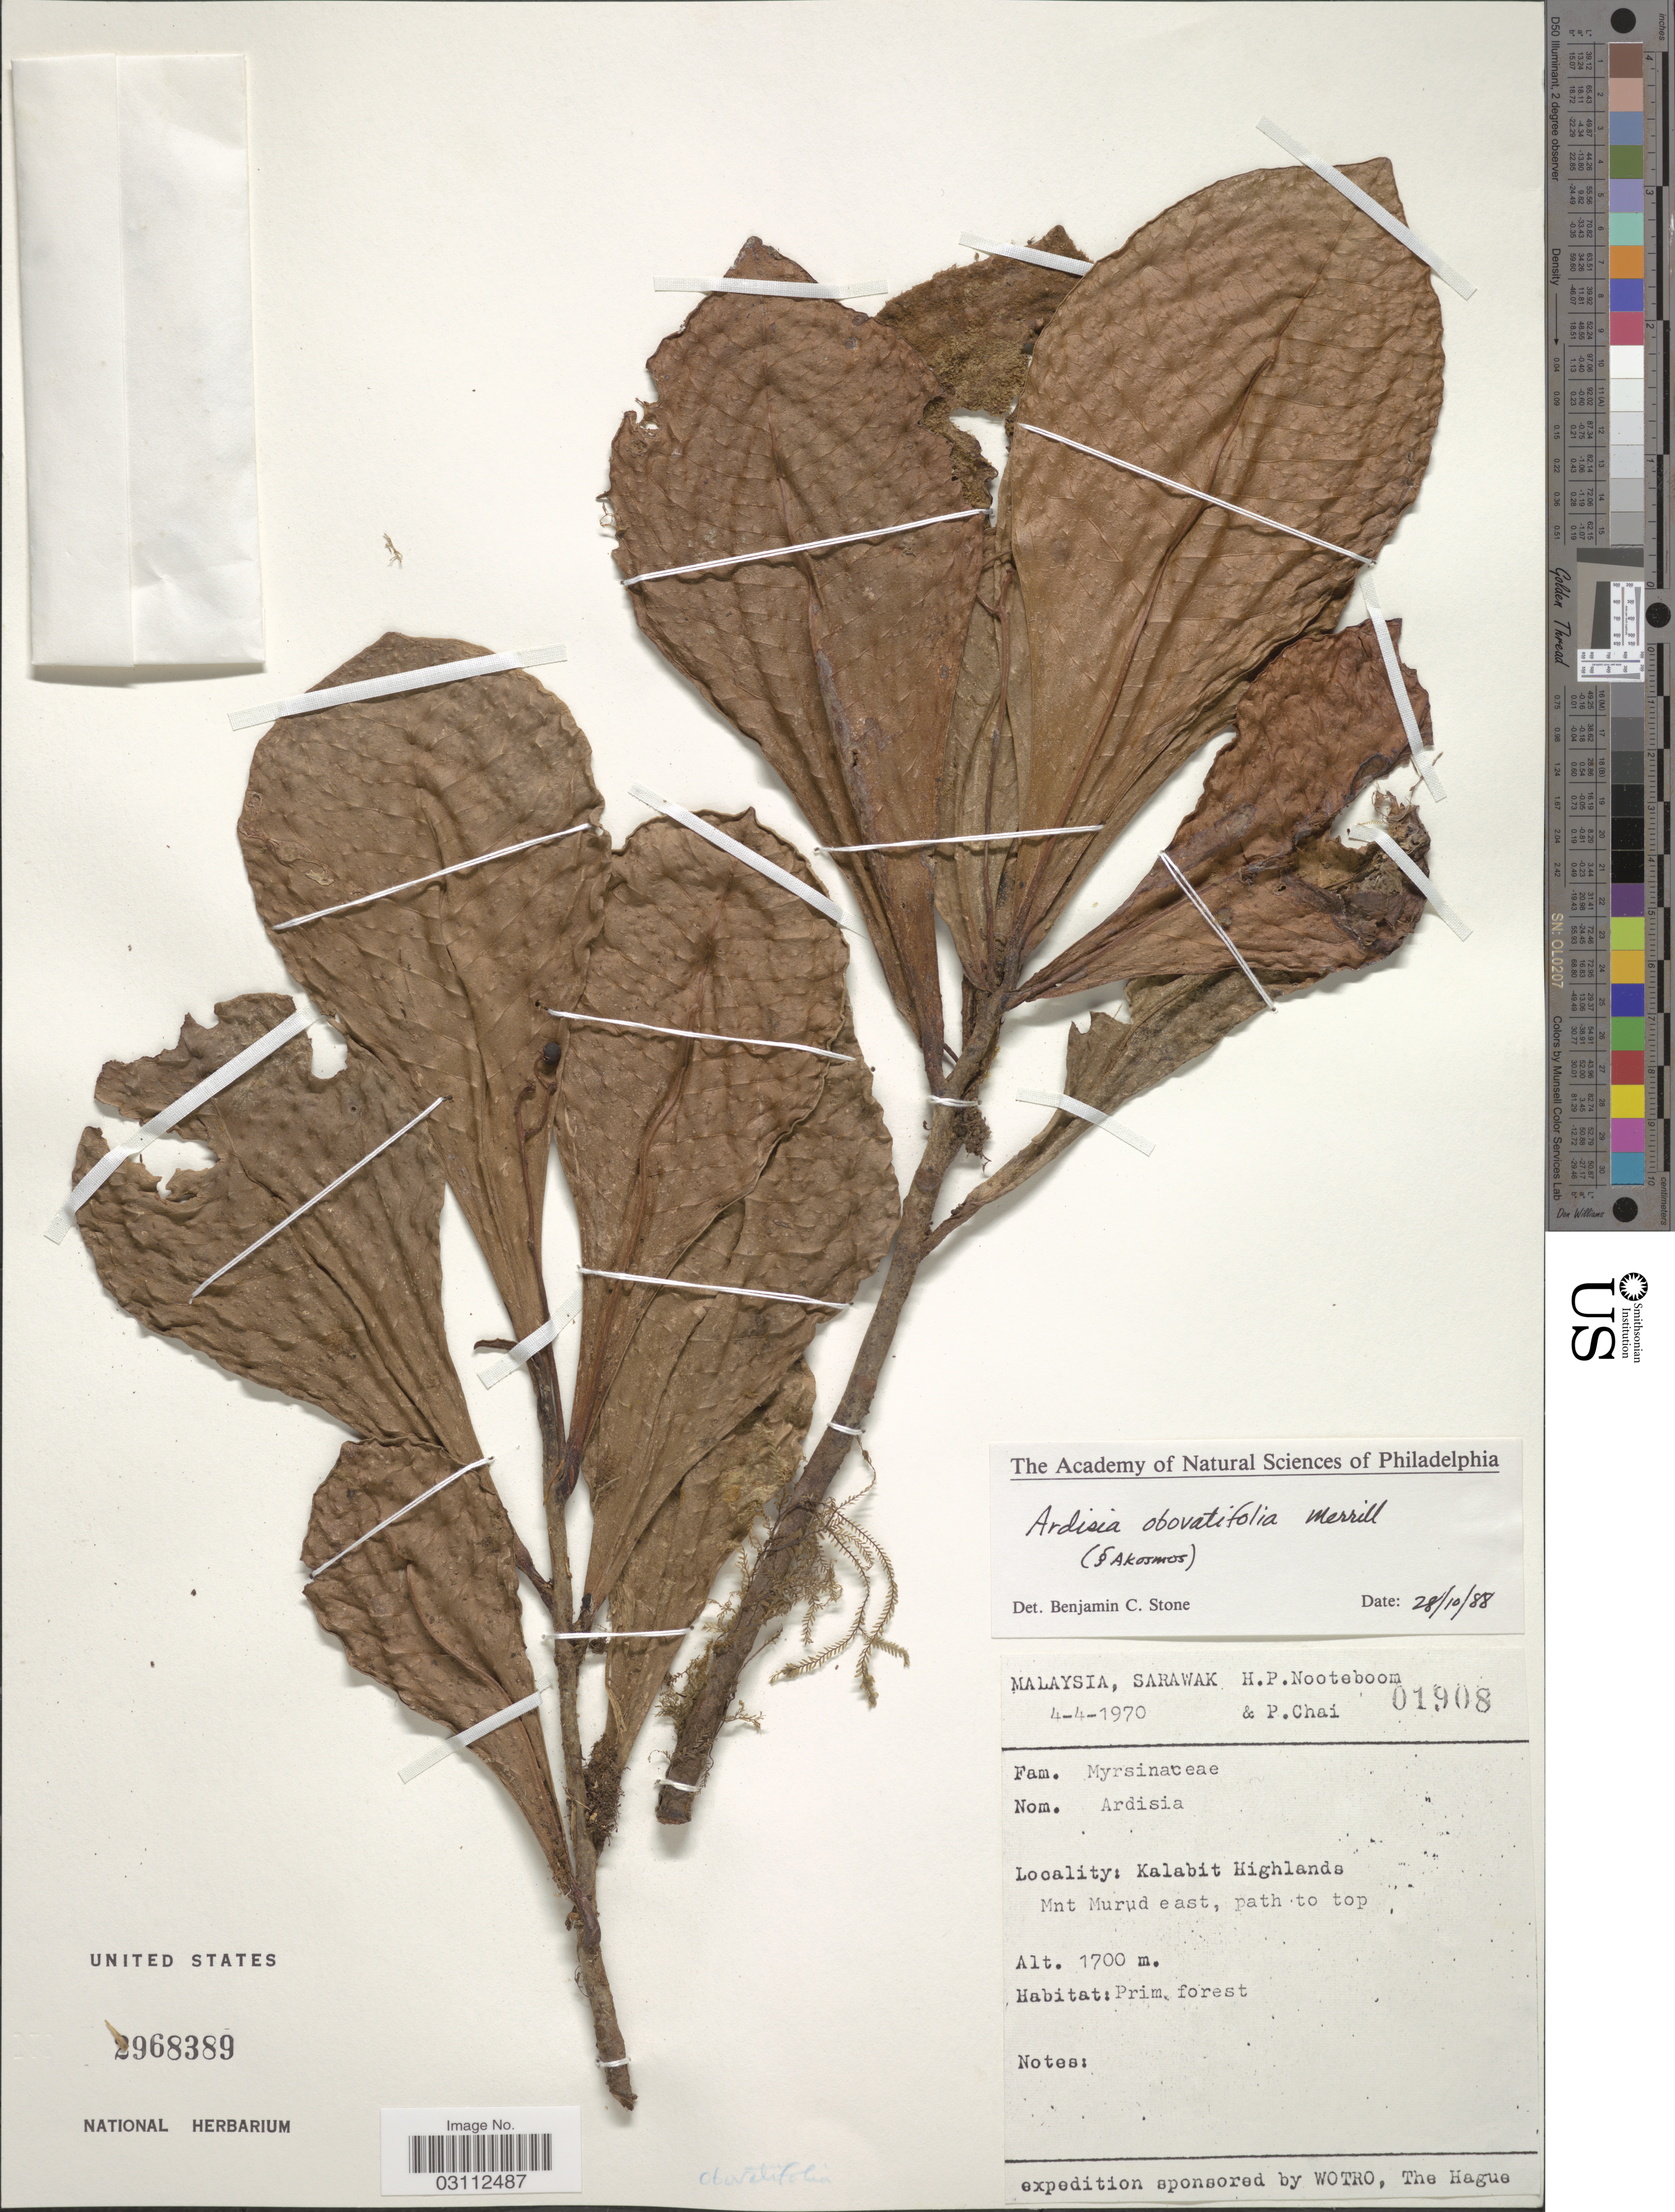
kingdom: Plantae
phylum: Tracheophyta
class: Magnoliopsida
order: Ericales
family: Primulaceae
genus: Ardisia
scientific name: Ardisia obovatifolia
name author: Merr.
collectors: H. P. Nooteboom & P. Chai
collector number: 01908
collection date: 1970-04-04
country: Malaysia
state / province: Sarawak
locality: Kalabit Highlands. Mnt Murud east, path to top.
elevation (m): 1700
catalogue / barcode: US 2968389